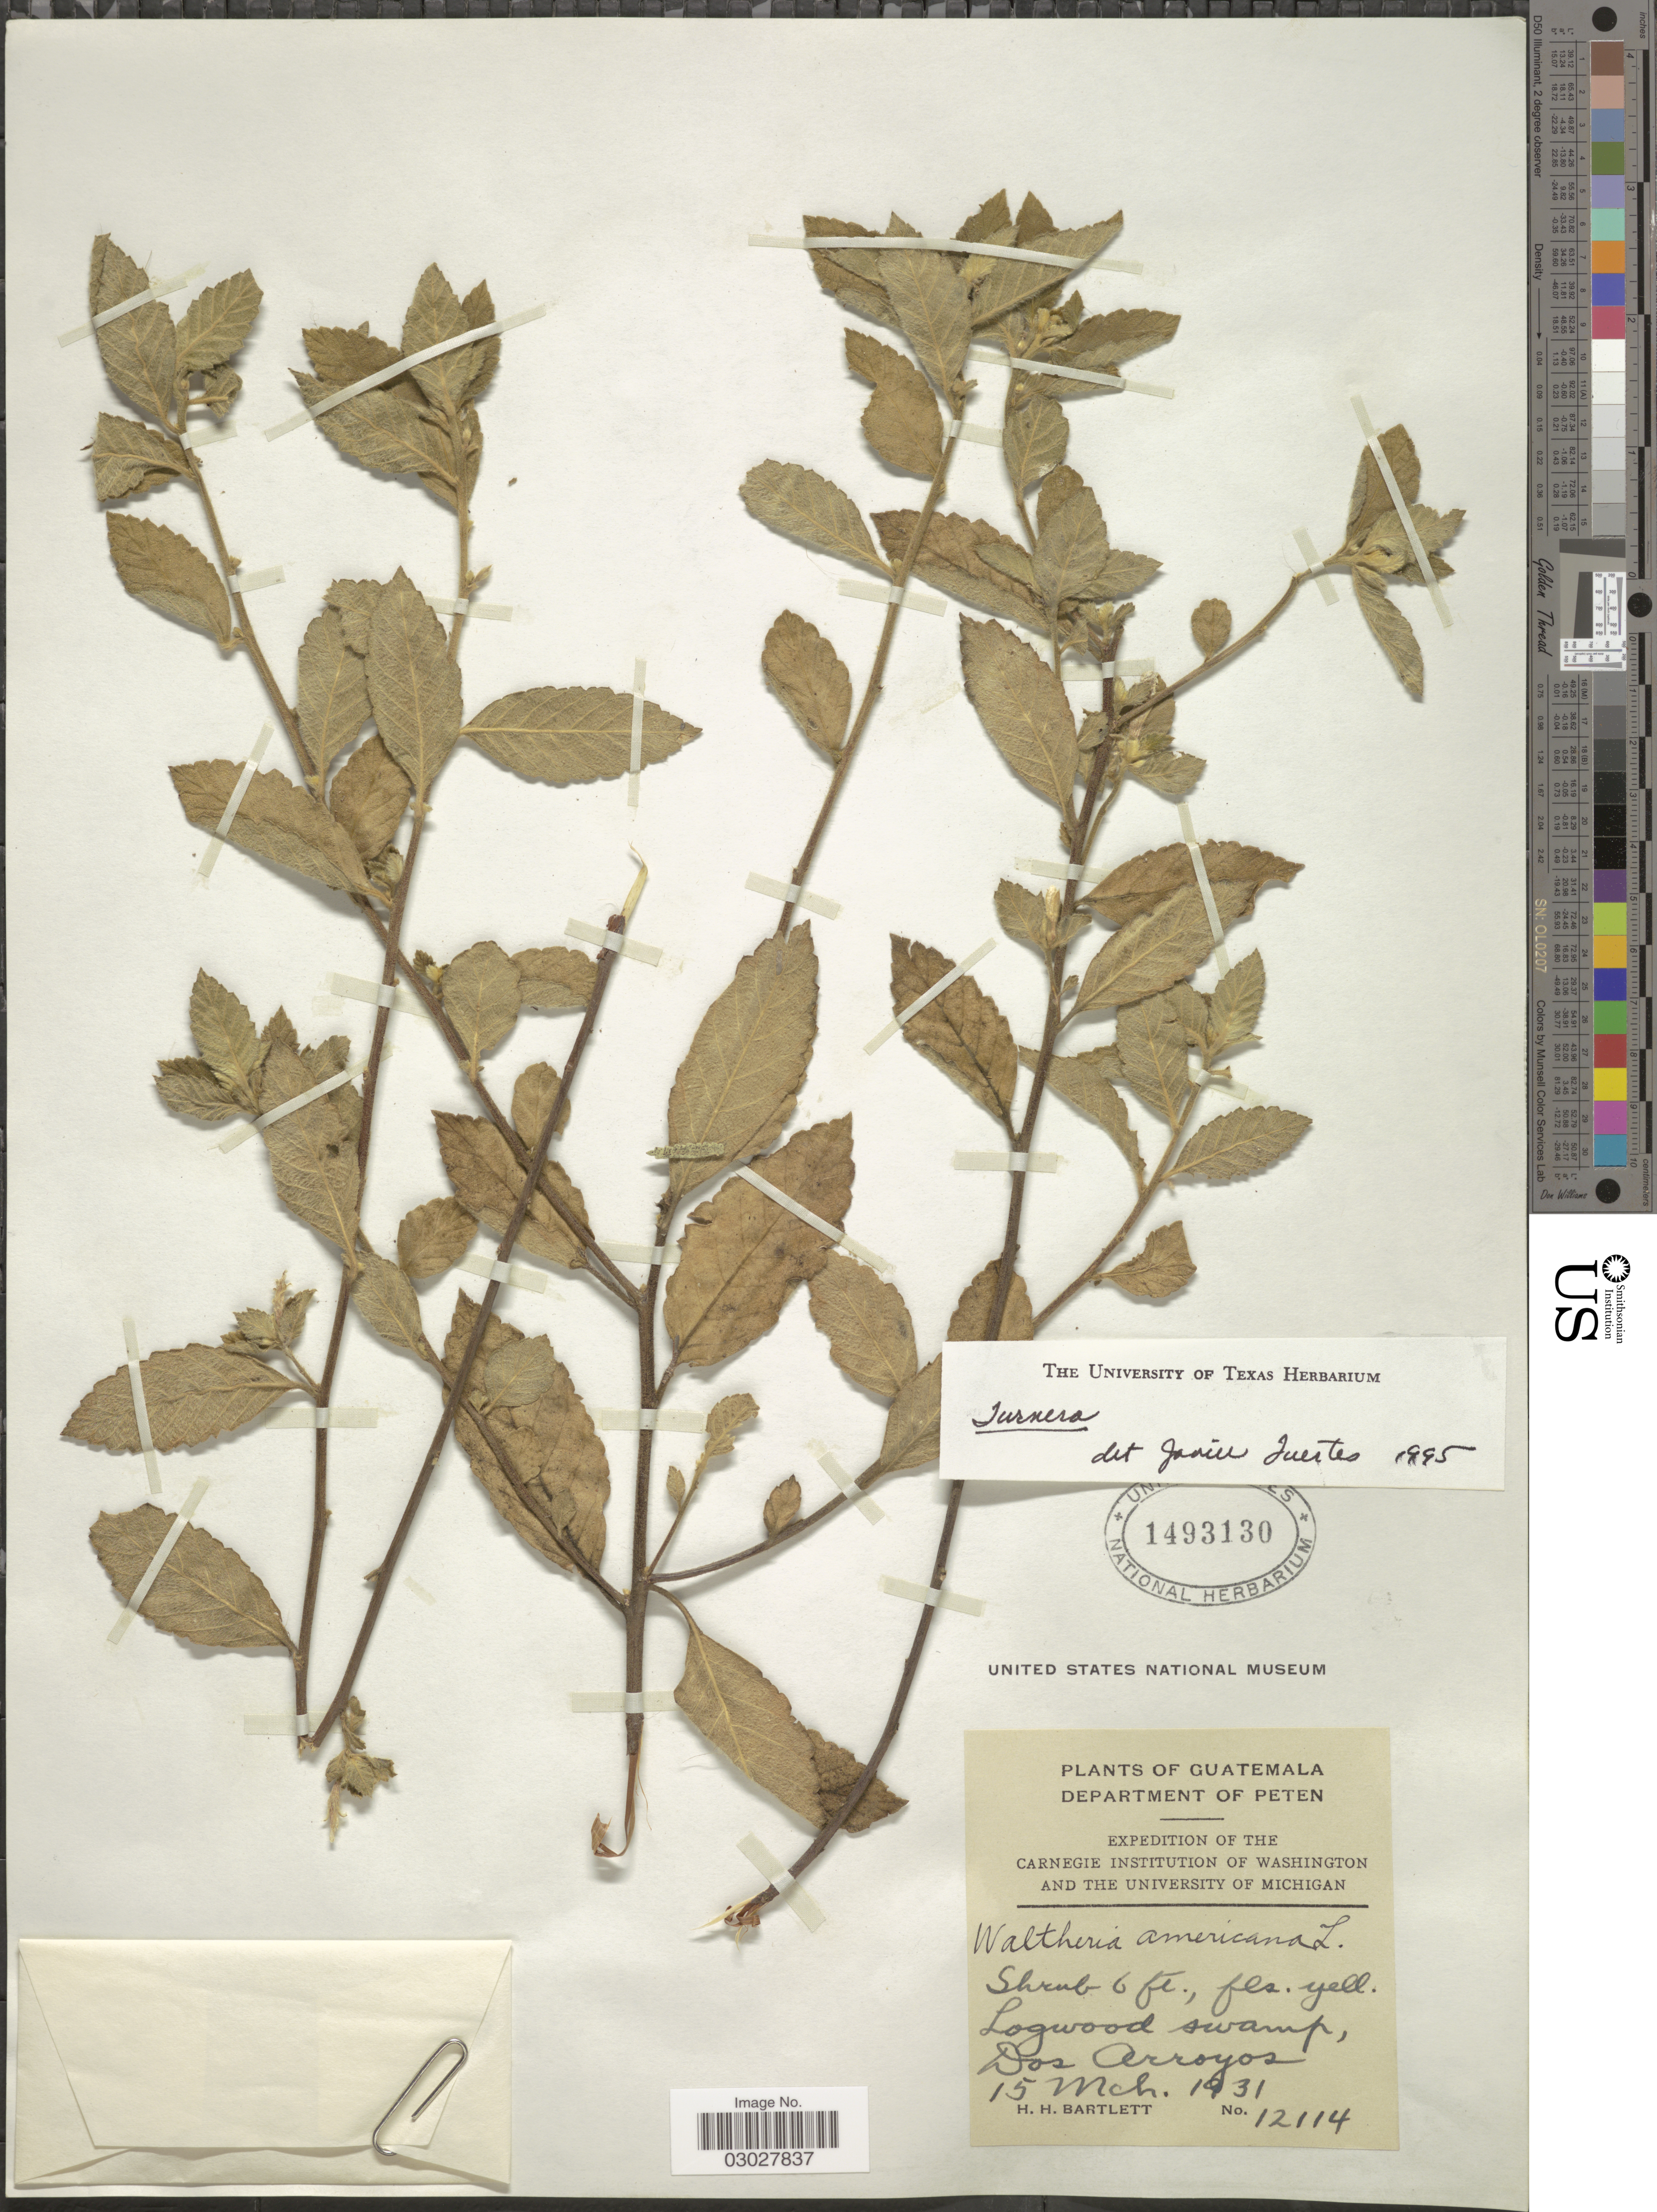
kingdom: Plantae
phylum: Tracheophyta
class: Magnoliopsida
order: Malpighiales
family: Turneraceae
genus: Turnera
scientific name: Turnera sp.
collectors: H. H. Bartlett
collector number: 12114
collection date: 1931-03-15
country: Guatemala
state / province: El Petén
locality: Department of Peten. Logwood swamp, Dos Arroyos.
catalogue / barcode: US 1493130